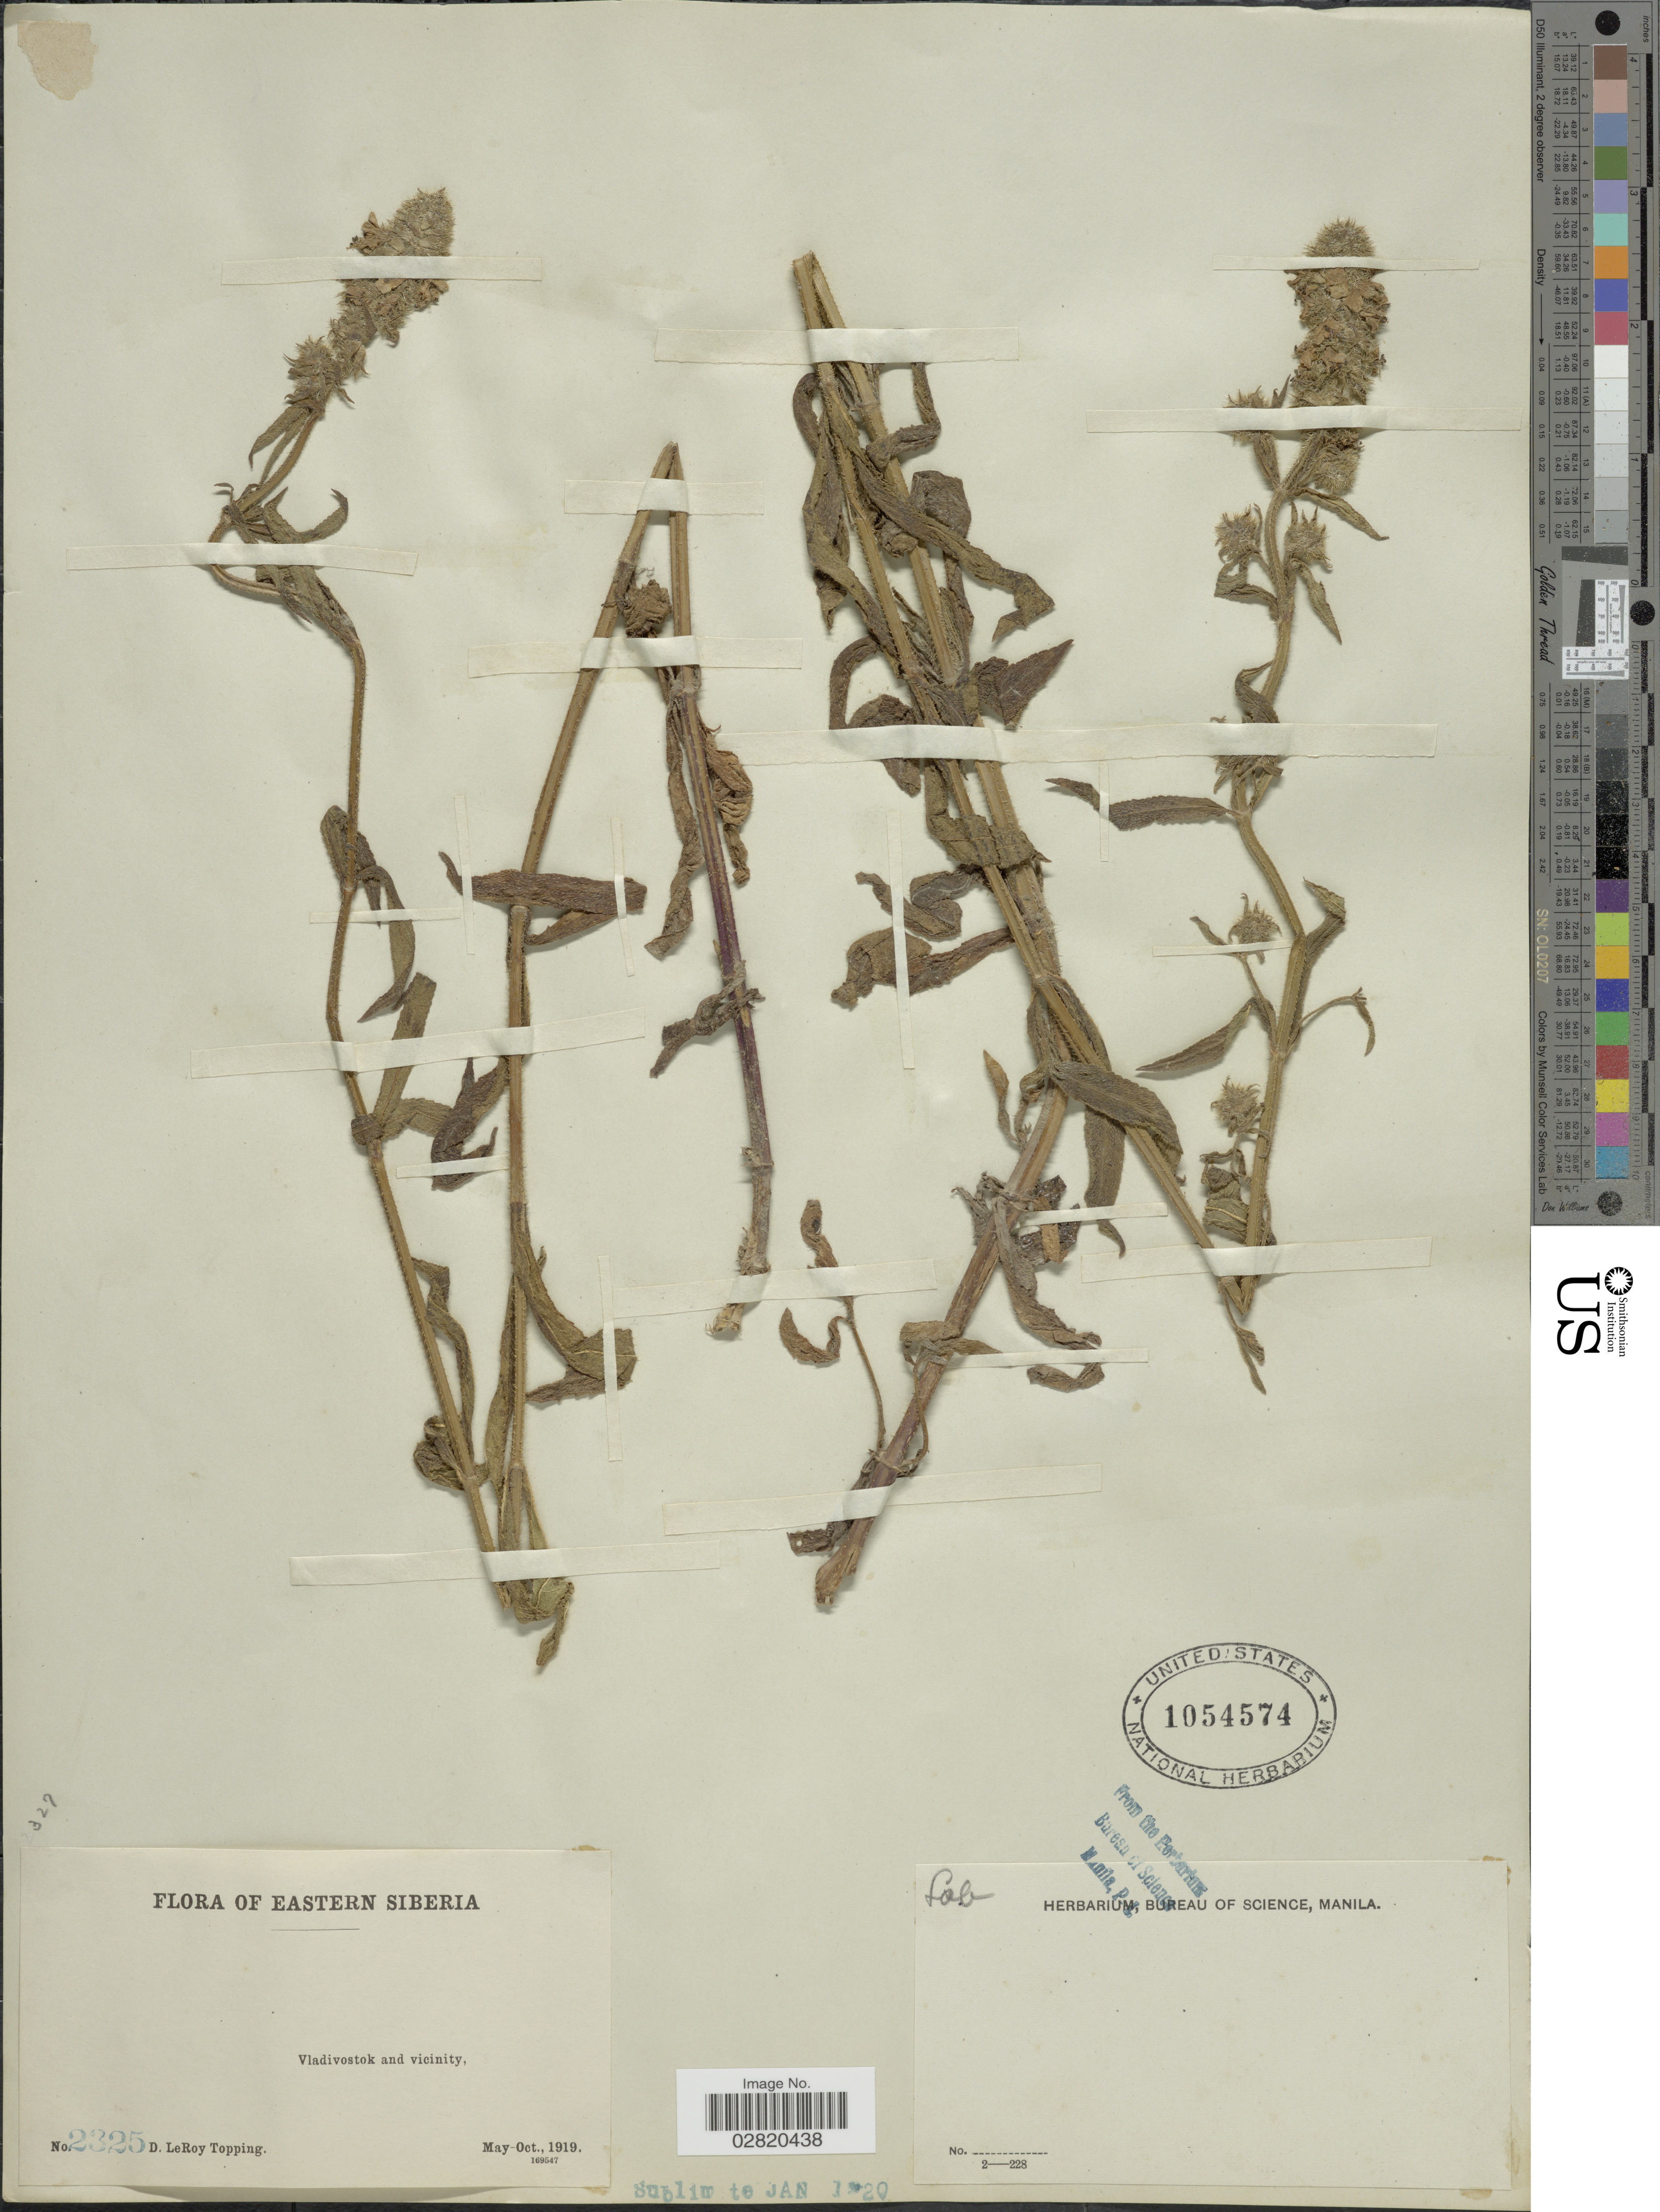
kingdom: Plantae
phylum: Tracheophyta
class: Magnoliopsida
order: Lamiales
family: Lamiaceae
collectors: D. L. Topping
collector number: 2325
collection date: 1919-05/1919-10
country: Russian Federation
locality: Eastern Siberia. Vladivostok and vicinity.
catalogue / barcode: US 1054574